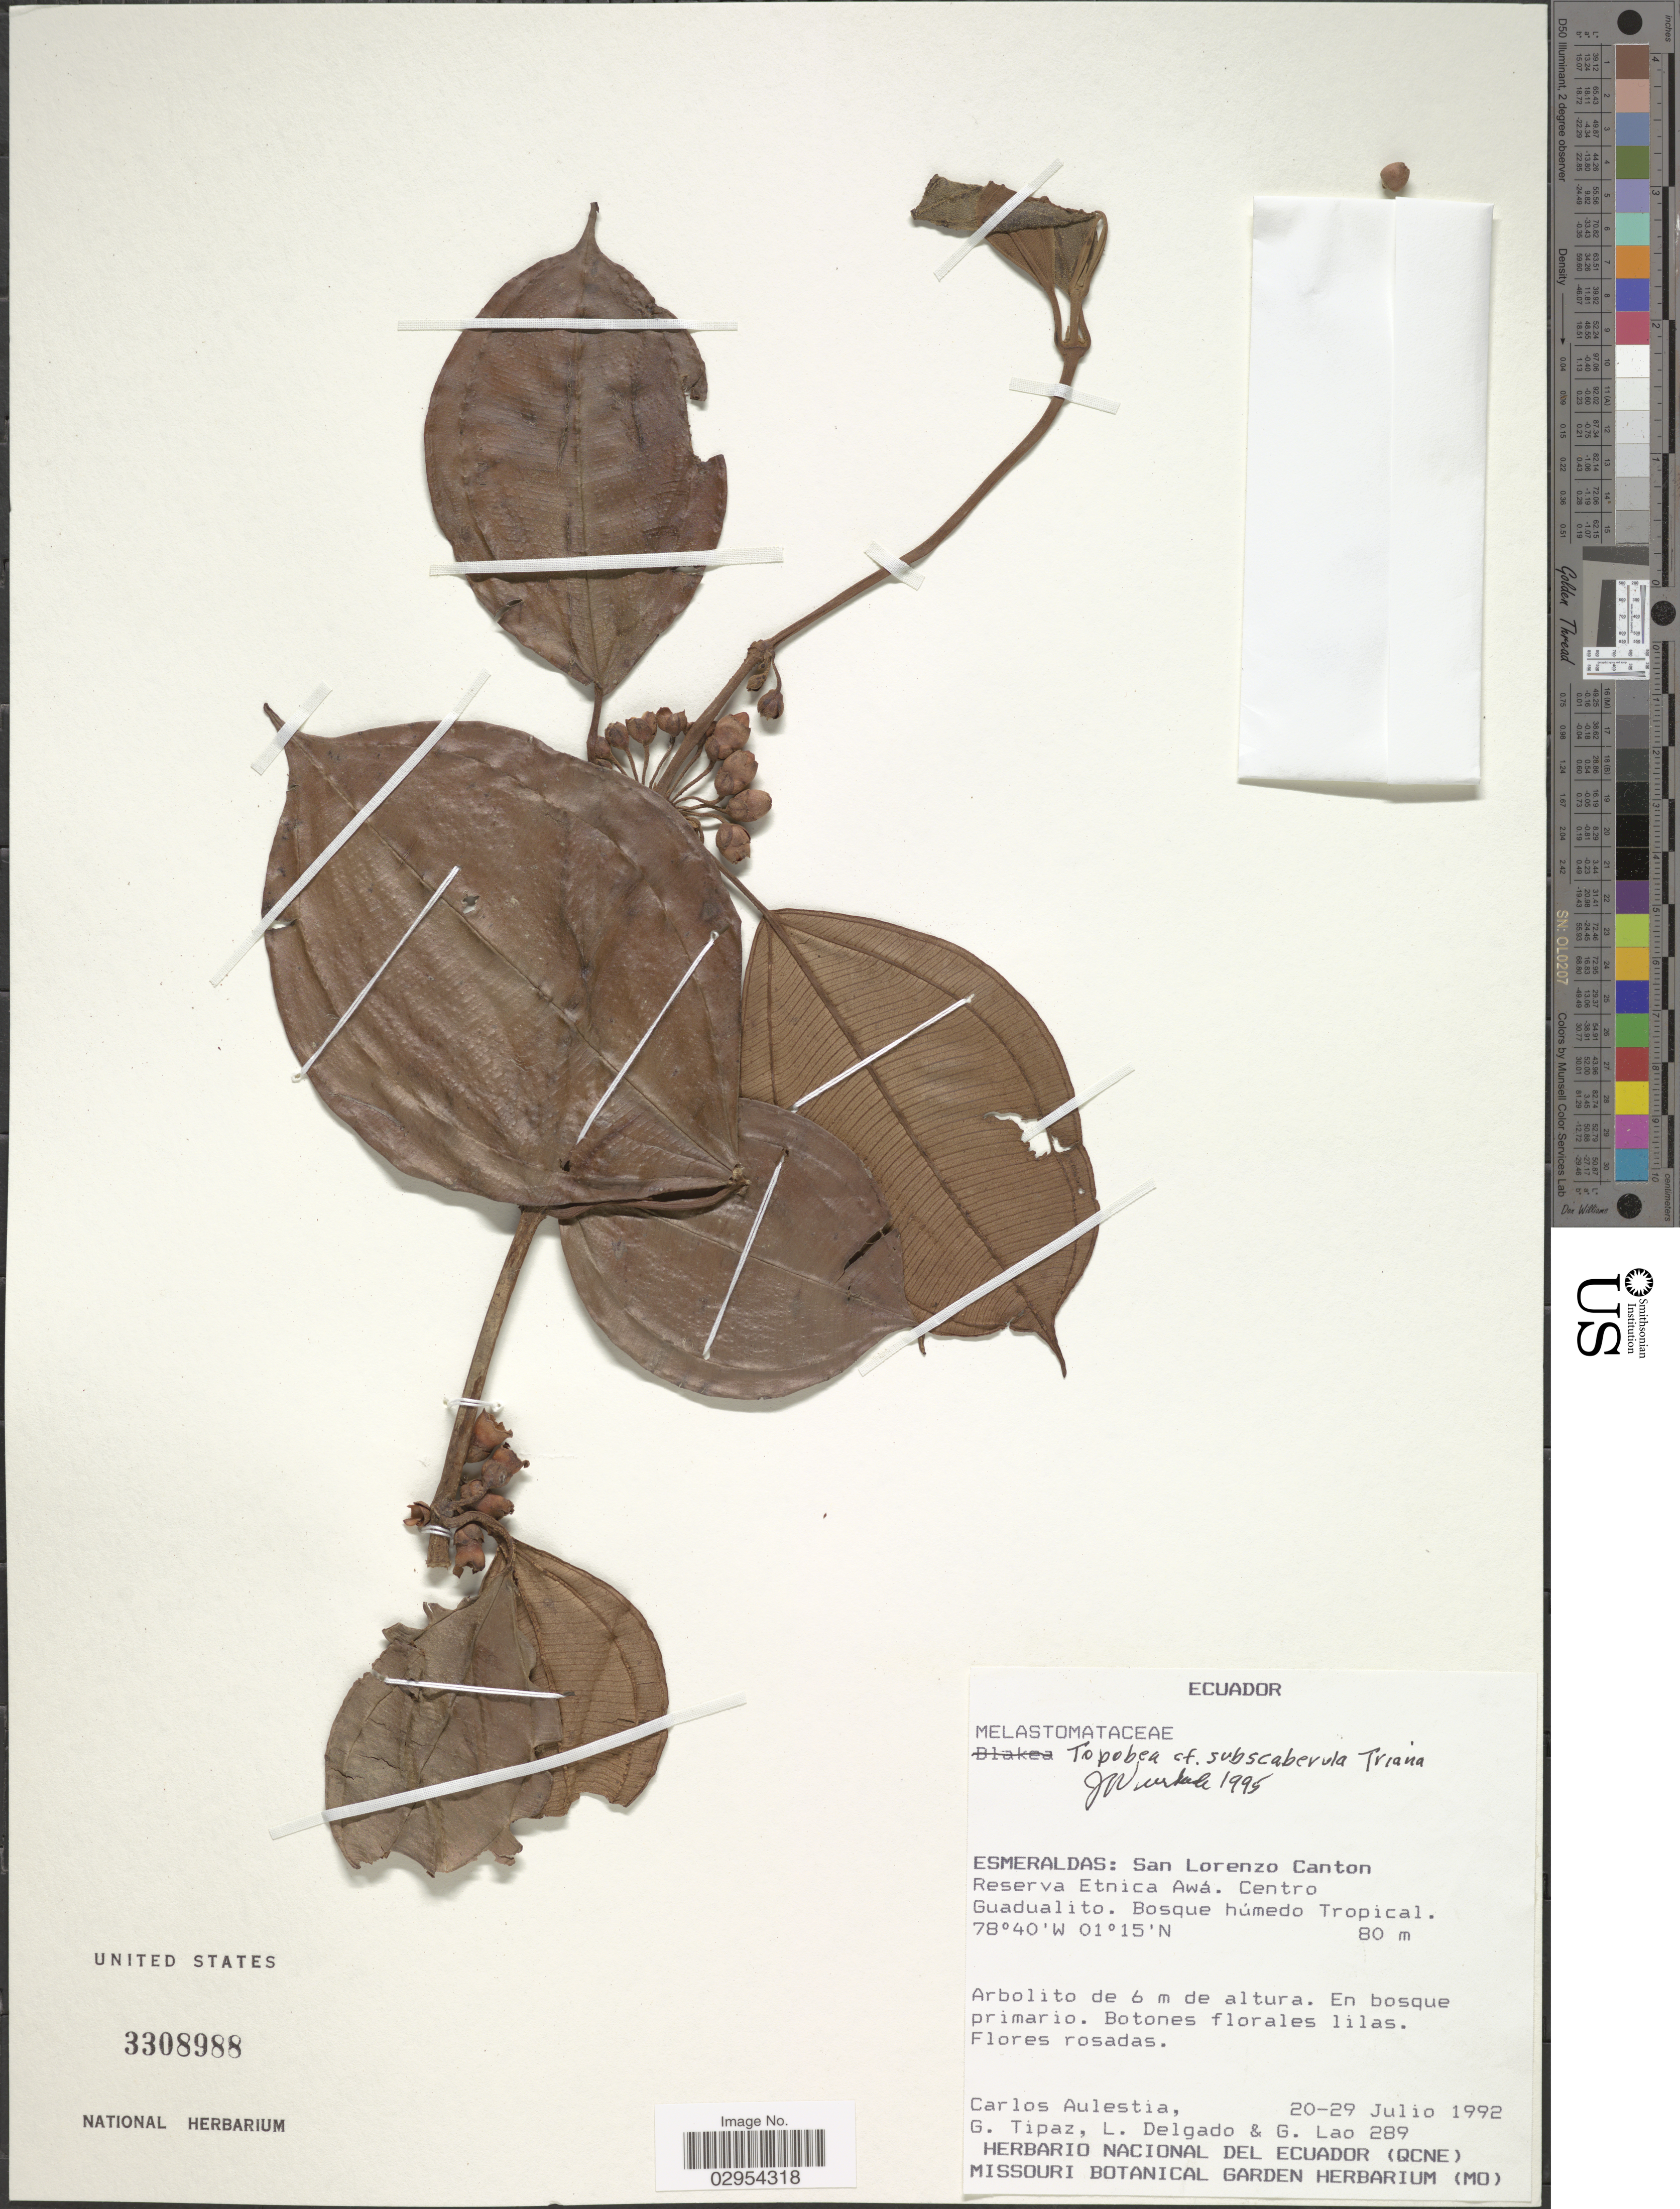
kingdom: Plantae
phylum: Tracheophyta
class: Magnoliopsida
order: Myrtales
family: Melastomataceae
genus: Topobea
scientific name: Topobea subscaberula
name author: Triana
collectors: C. Aulestia, G. Tipaz, L. Delgado V. & G. Lao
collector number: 289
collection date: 1992-07-20/1992-07-29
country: Ecuador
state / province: Esmeraldas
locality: San Lorenzo Canton, Reserva Etnica Awá. Centro Guadualito.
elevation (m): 80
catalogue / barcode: US 3308988